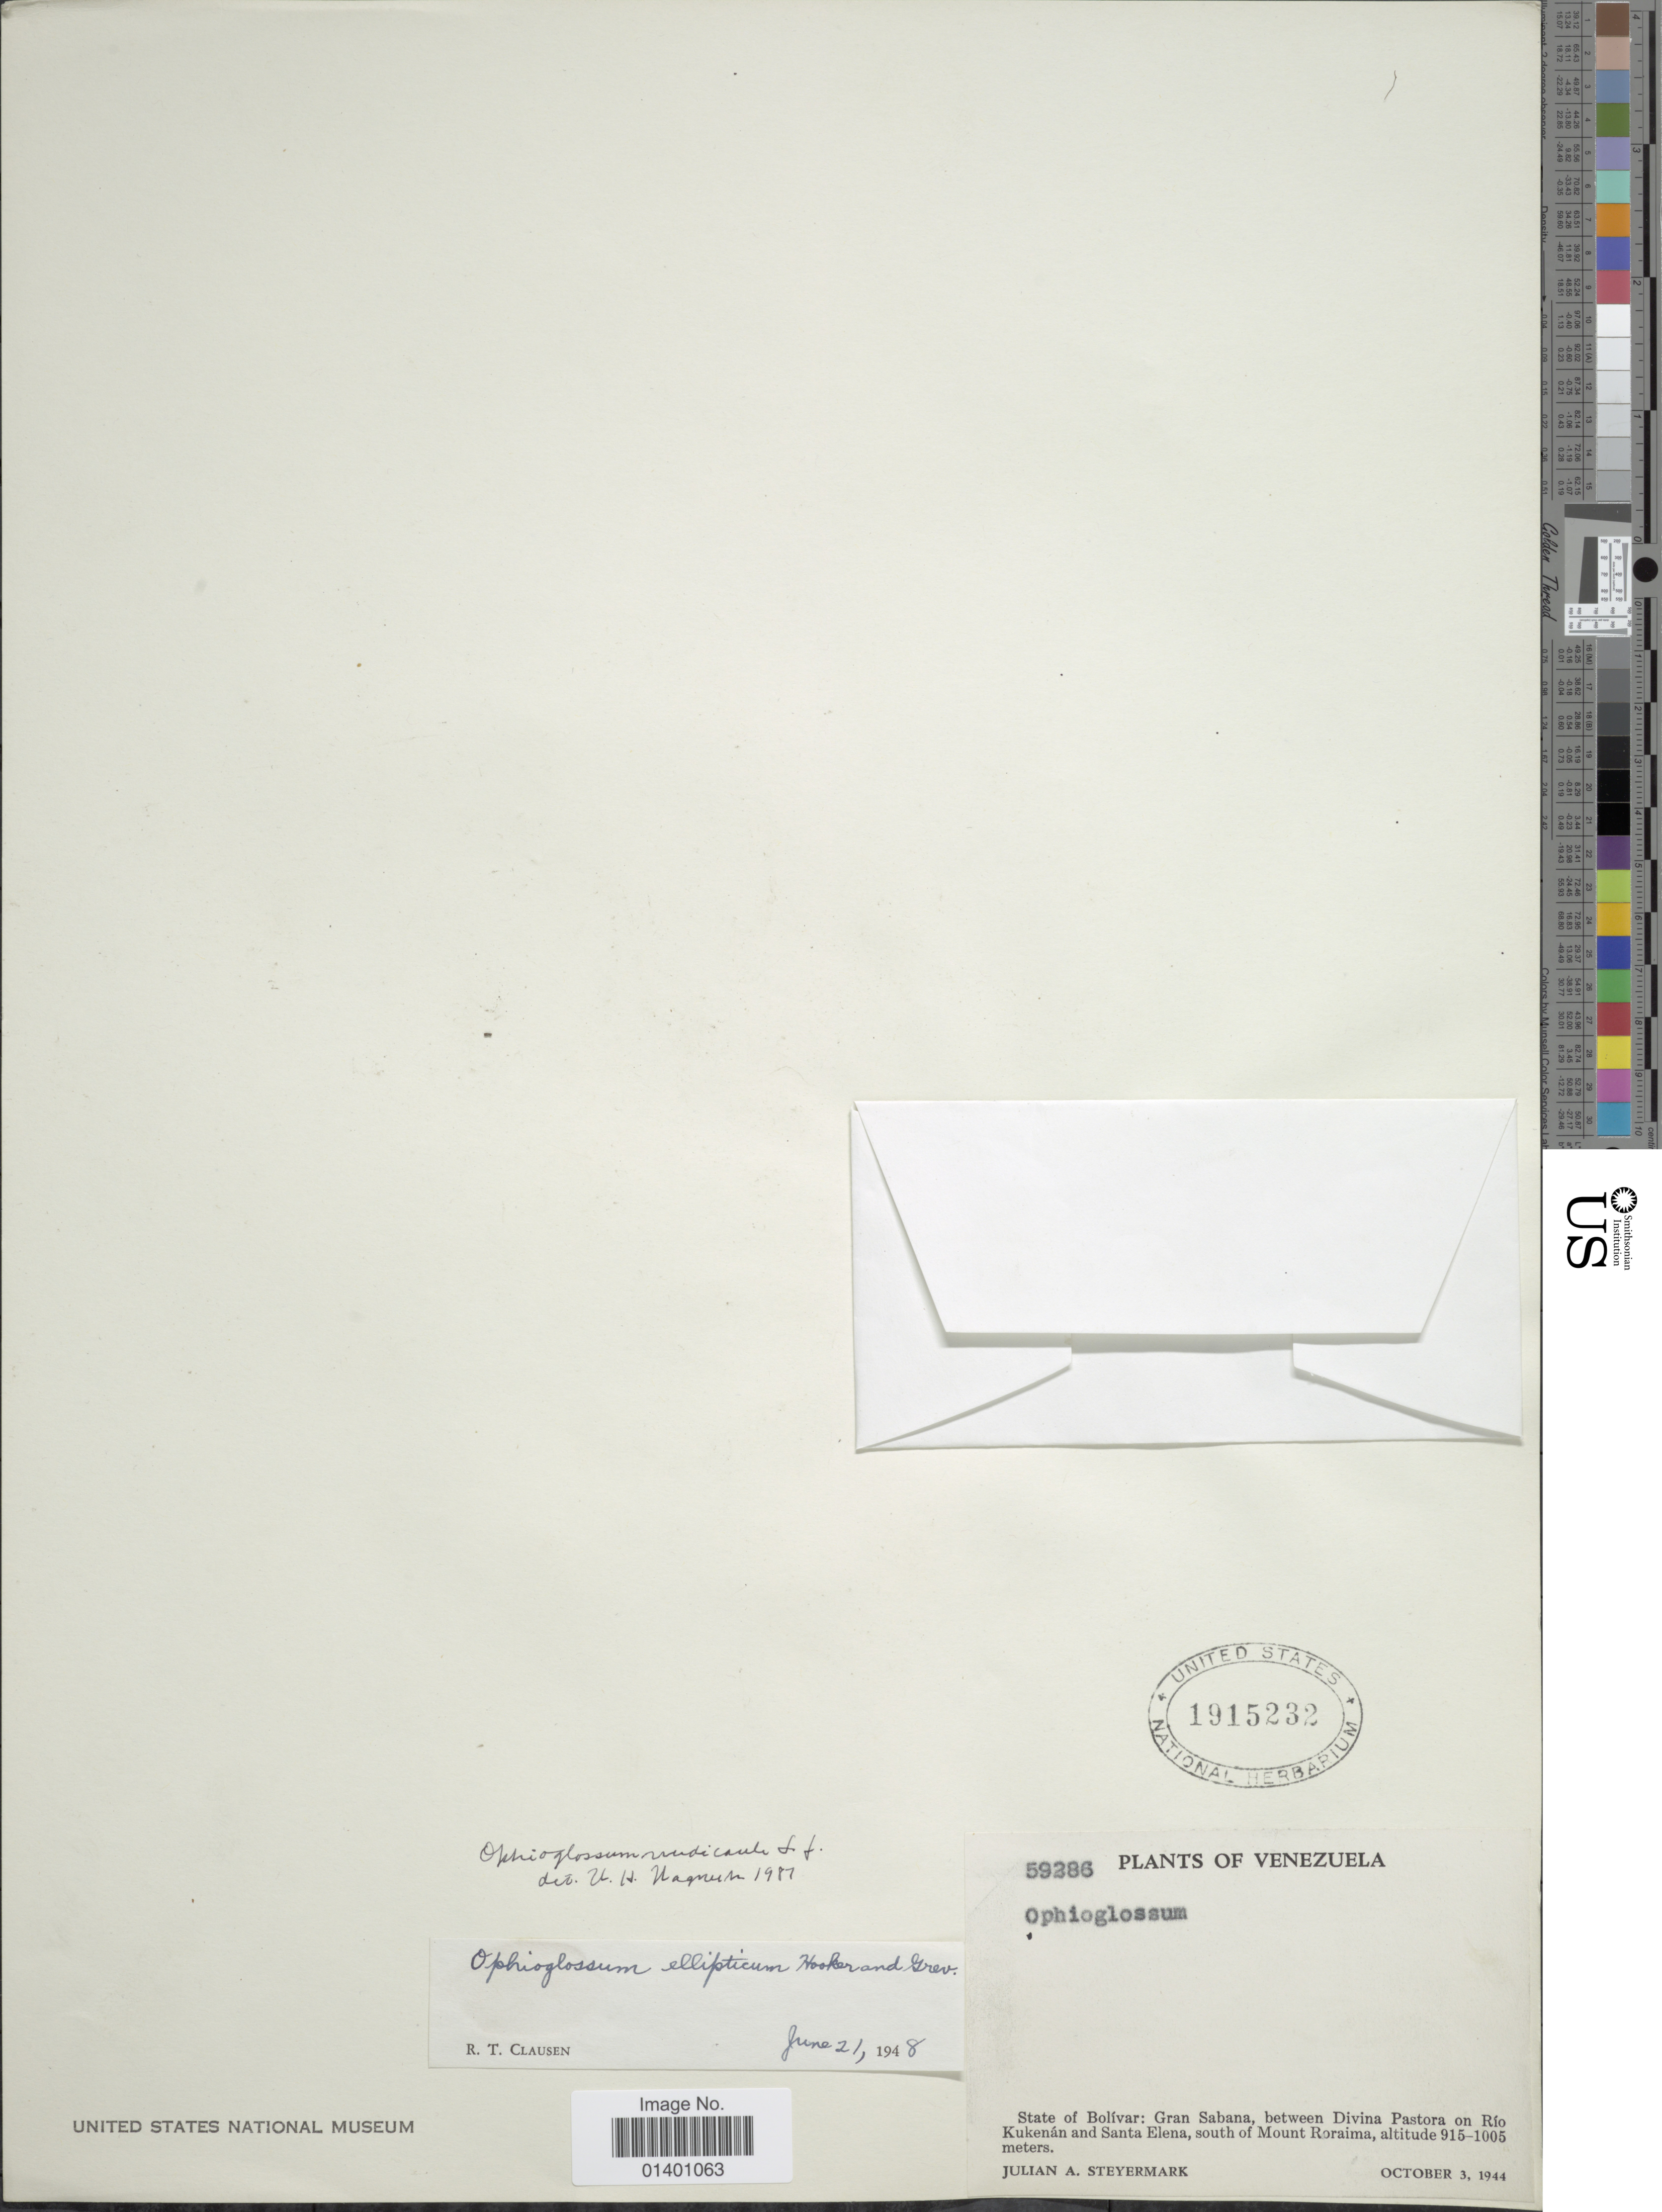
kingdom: Plantae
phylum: Tracheophyta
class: Polypodiopsida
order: Ophioglossales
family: Ophioglossaceae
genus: Ophioglossum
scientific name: Ophioglossum nudicaule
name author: L. f.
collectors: J. Steyermark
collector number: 59286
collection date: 1944-10-03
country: Venezuela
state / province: Bolivar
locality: Gran Sabana, between Divina Pastora on Rio Kukená and Santa Elena, south of Mount Roraima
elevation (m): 915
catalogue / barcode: US 1915232